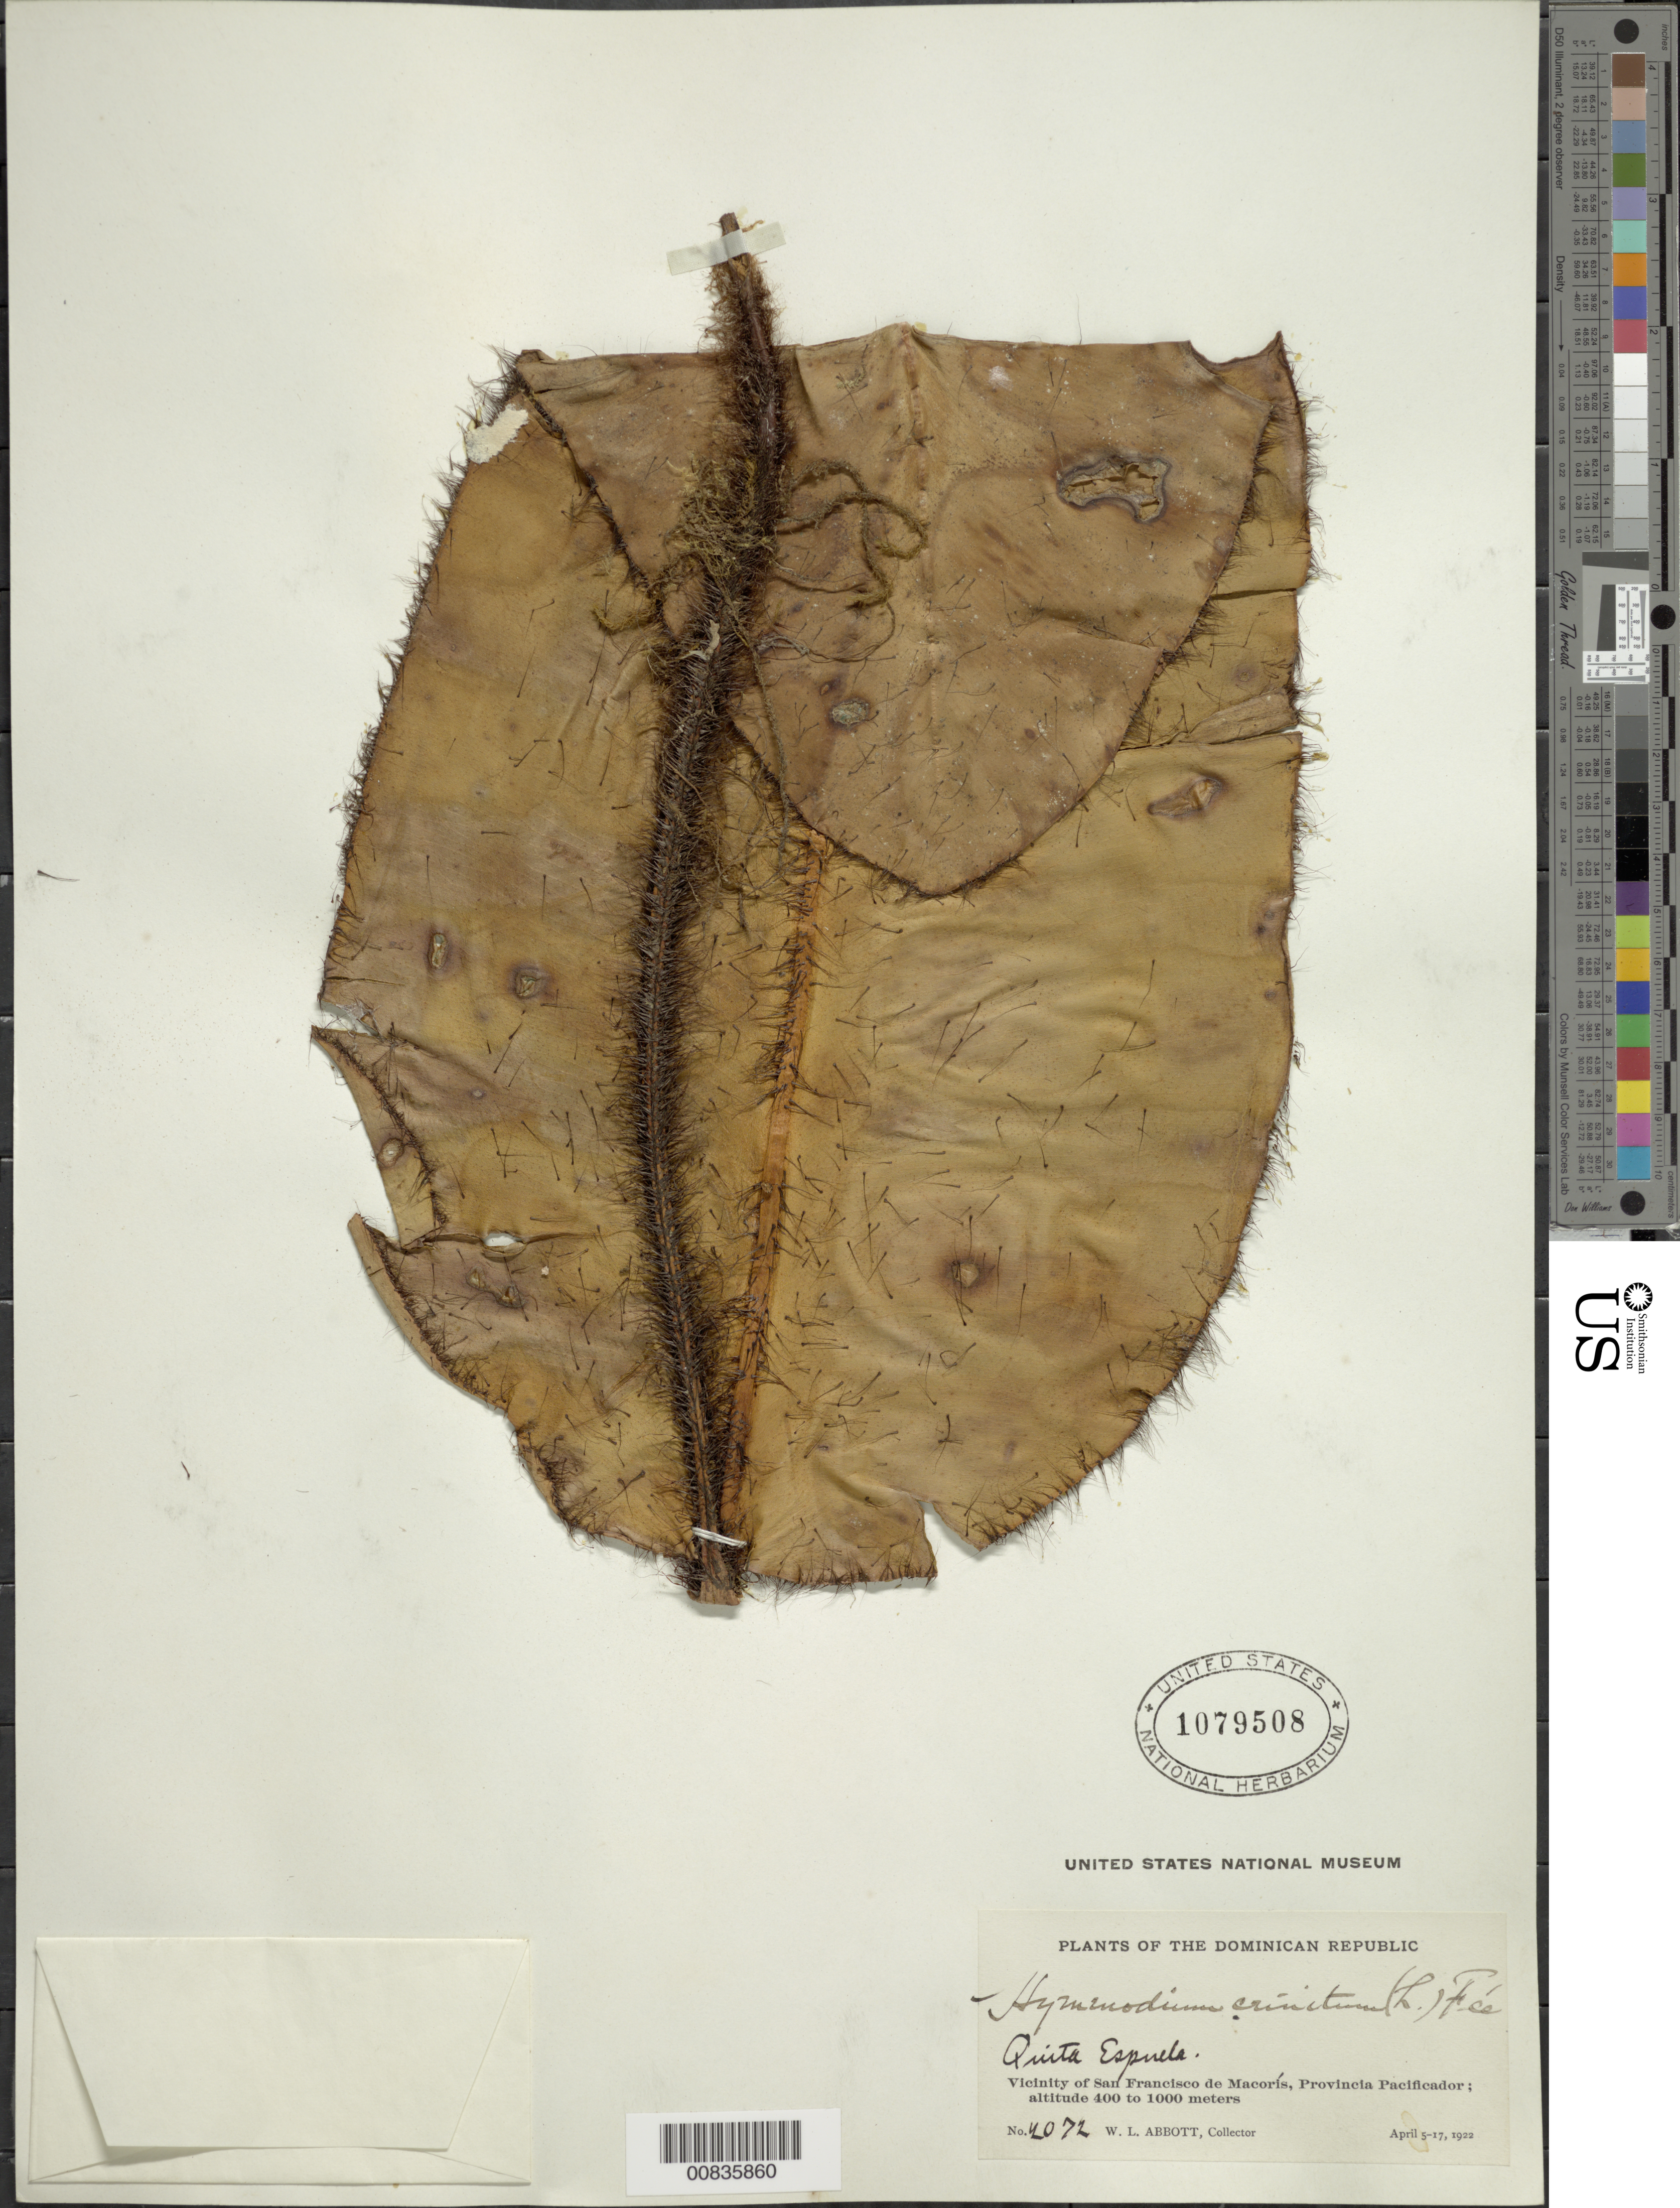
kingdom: Plantae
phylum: Tracheophyta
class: Polypodiopsida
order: Polypodiales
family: Dryopteridaceae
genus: Elaphoglossum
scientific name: Elaphoglossum crinitum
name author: (L.) Christ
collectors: W. L. Abbott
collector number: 2072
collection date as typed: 05 Apr 1922 to 17 Apr 1922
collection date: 1922-04-05/1922-04-17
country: Dominican Republic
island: Hispaniola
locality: Prov. Pacificador, San Francisco de Macorís, Quita Espuela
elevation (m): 400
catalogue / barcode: US 1079508